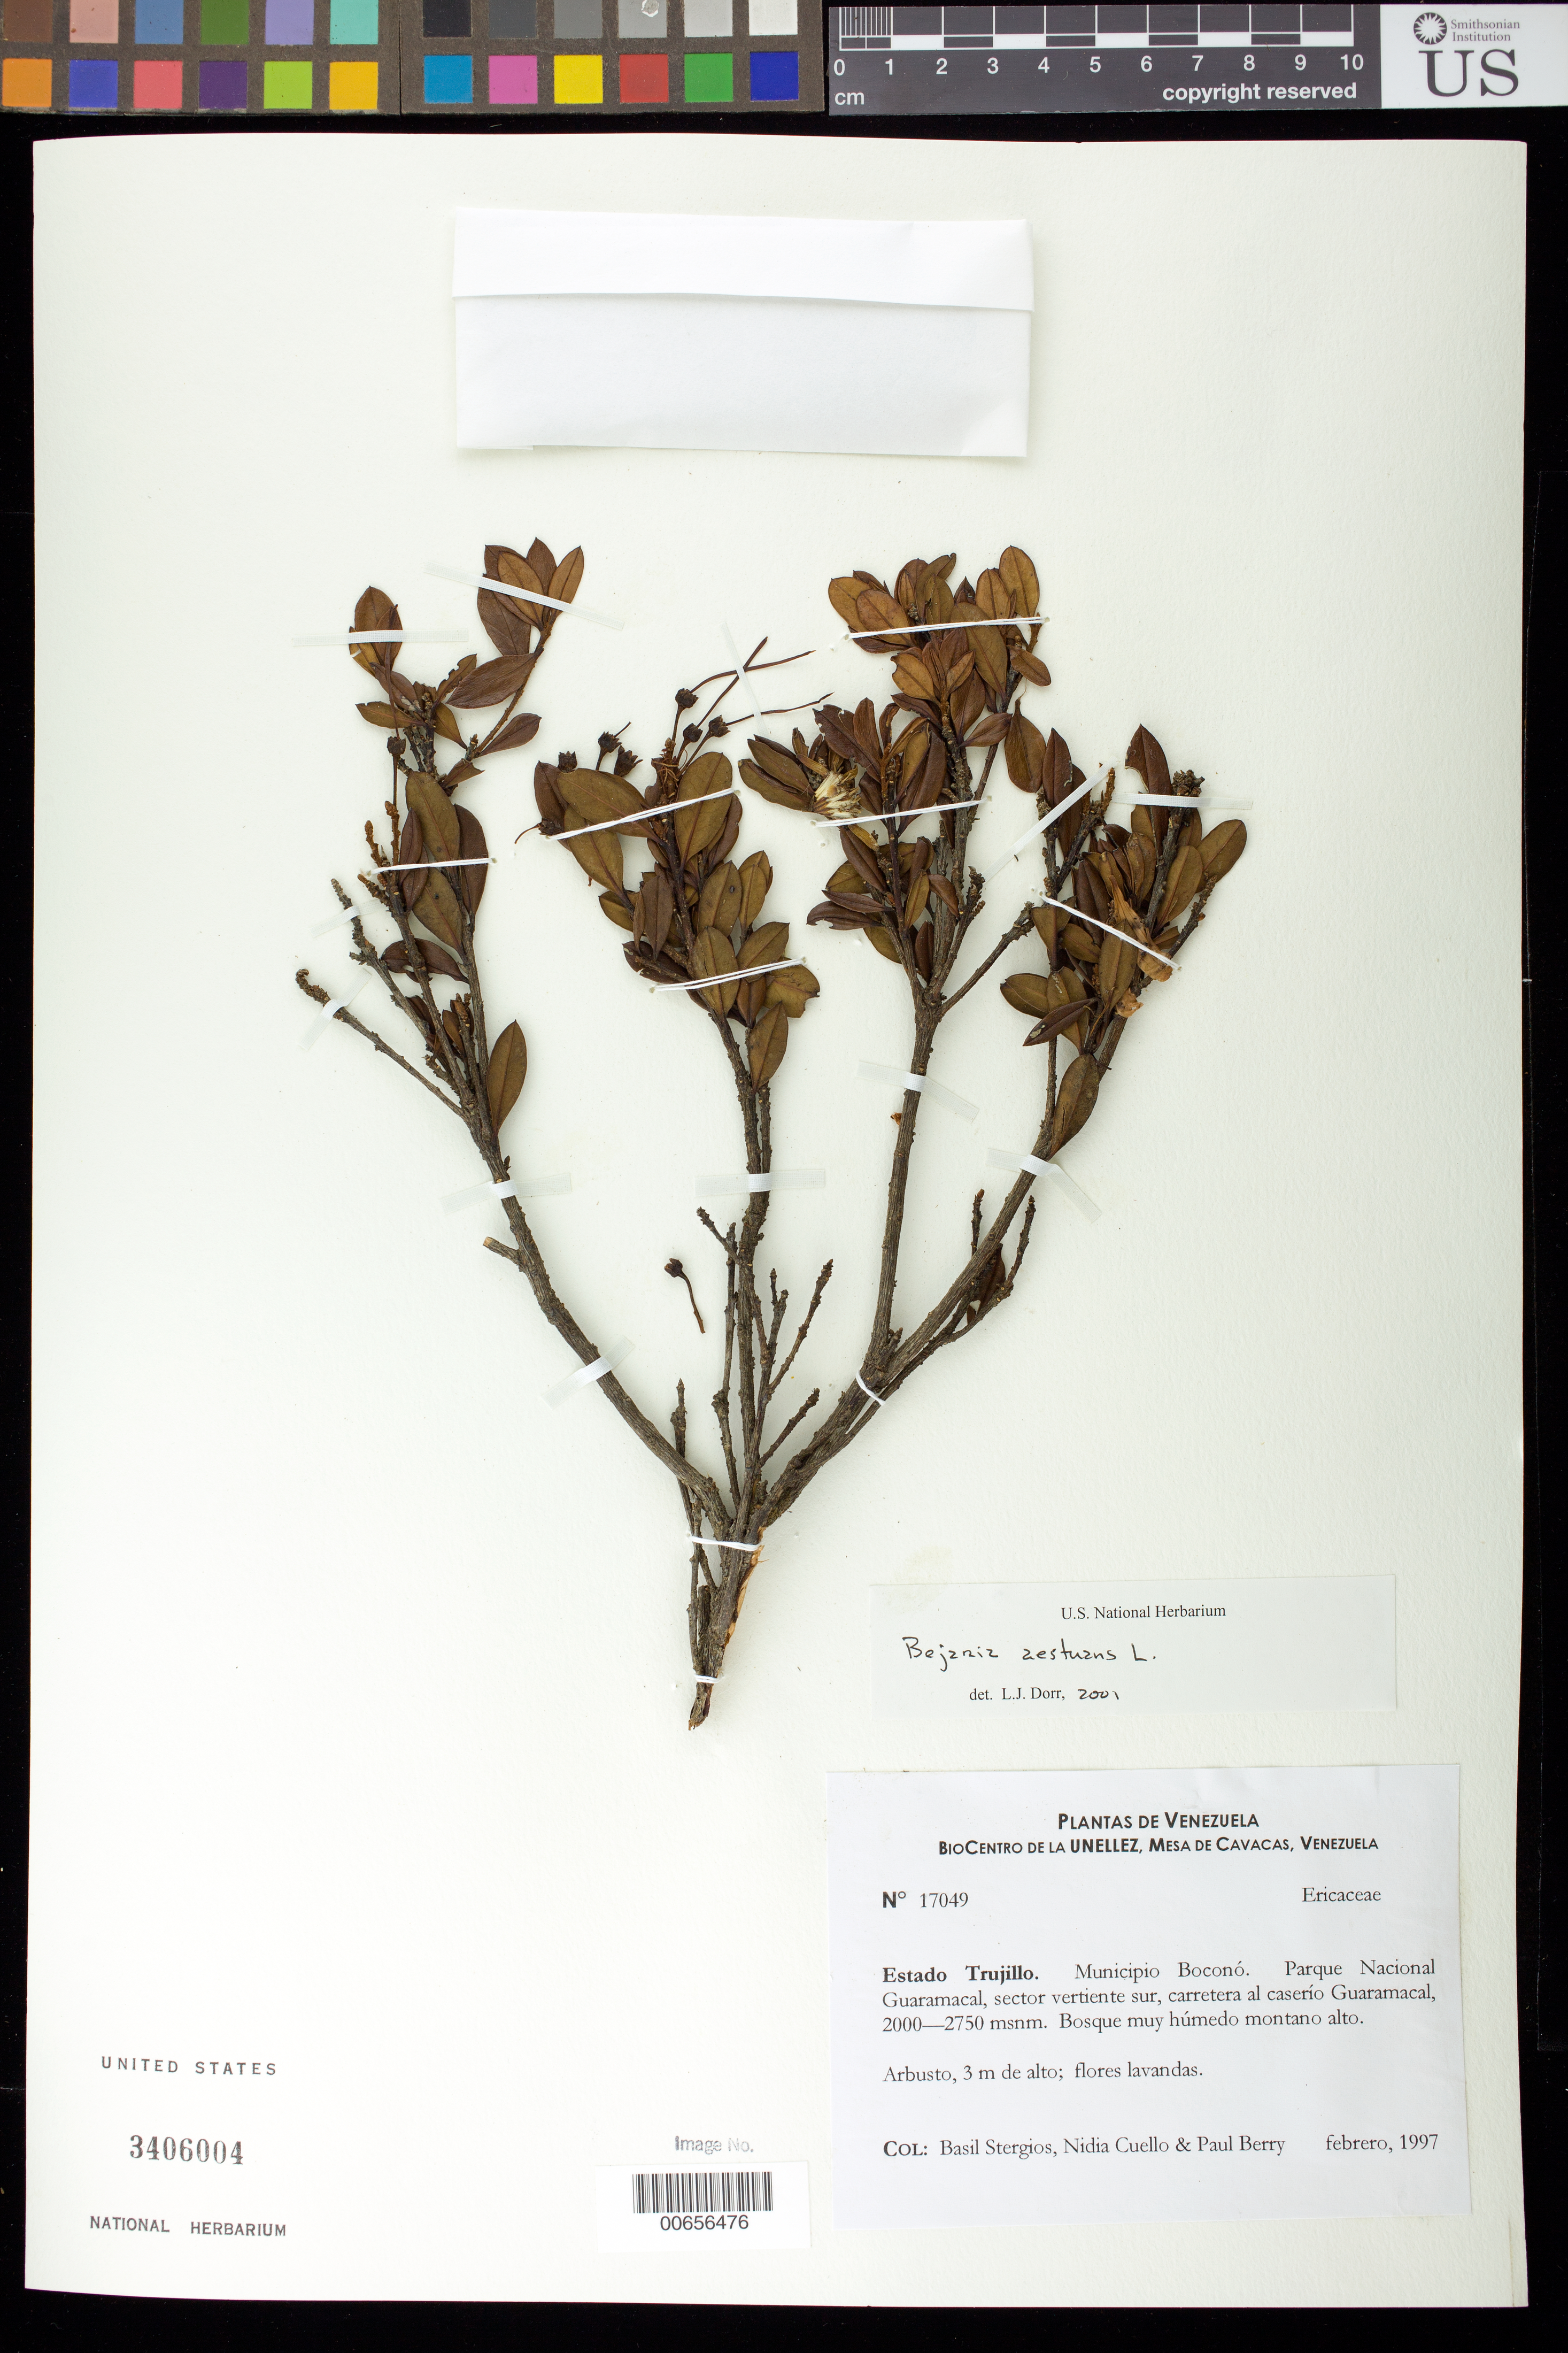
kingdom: Plantae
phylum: Tracheophyta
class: Magnoliopsida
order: Ericales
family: Ericaceae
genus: Bejaria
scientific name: Bejaria aestuans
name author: Mutis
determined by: Dorr, L. J., (BOT), Smithsonian Institution - National Museum of Natural History (UNITED STATES)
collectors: B. G. Stergios, N. L. Cuello & P. Berry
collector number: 17049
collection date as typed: Feb 1997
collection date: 1997-02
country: Venezuela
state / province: Trujillo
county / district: Boconó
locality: Parque Nacional Guaramacal. Sector vertiente S. Carretera al caserío Guaramacal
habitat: Bosque muy húmedo montano alto.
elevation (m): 2000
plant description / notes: CTES, PORT, US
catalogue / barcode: US 3406004